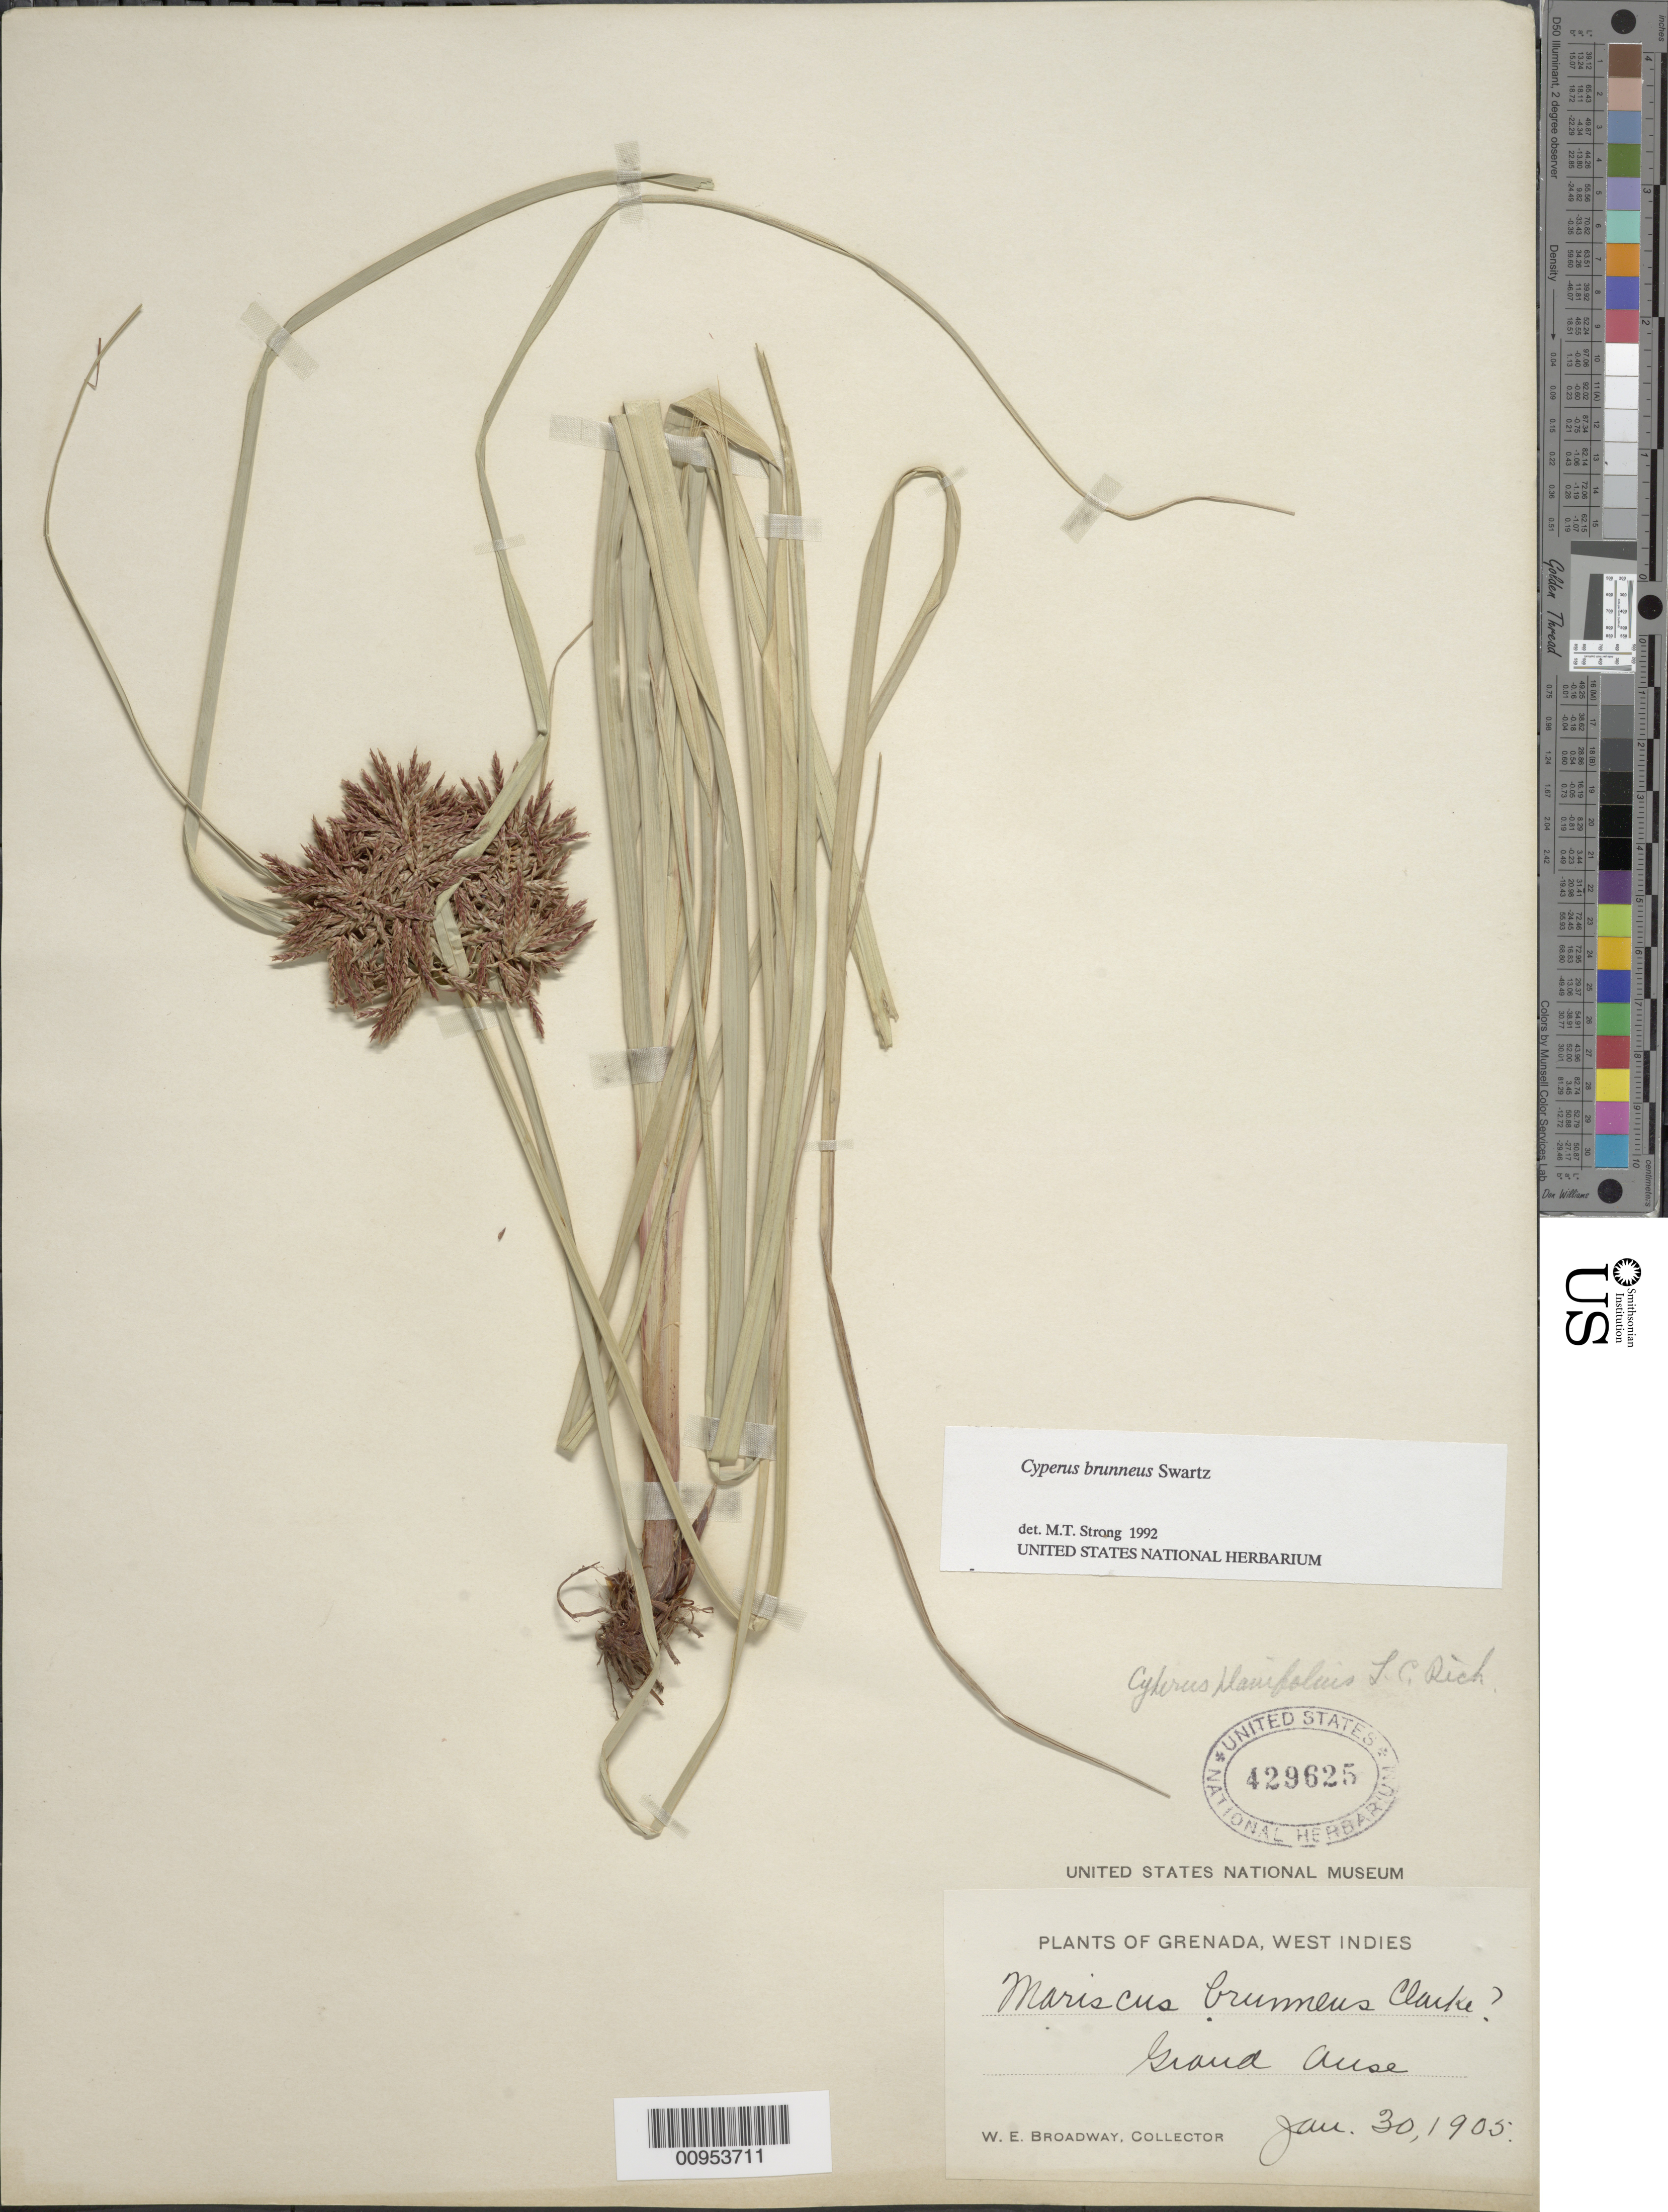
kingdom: Plantae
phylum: Tracheophyta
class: Liliopsida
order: Poales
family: Cyperaceae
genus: Cyperus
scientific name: Cyperus brunneus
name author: Sw.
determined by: Strong, M. T., (US), Smithsonian Institution - National Museum of Natural History (UNITED STATES)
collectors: W. E. Broadway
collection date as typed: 30 Jan 1905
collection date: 1905-01-30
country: Grenada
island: Grenada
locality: Grand Anse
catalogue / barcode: US 429625